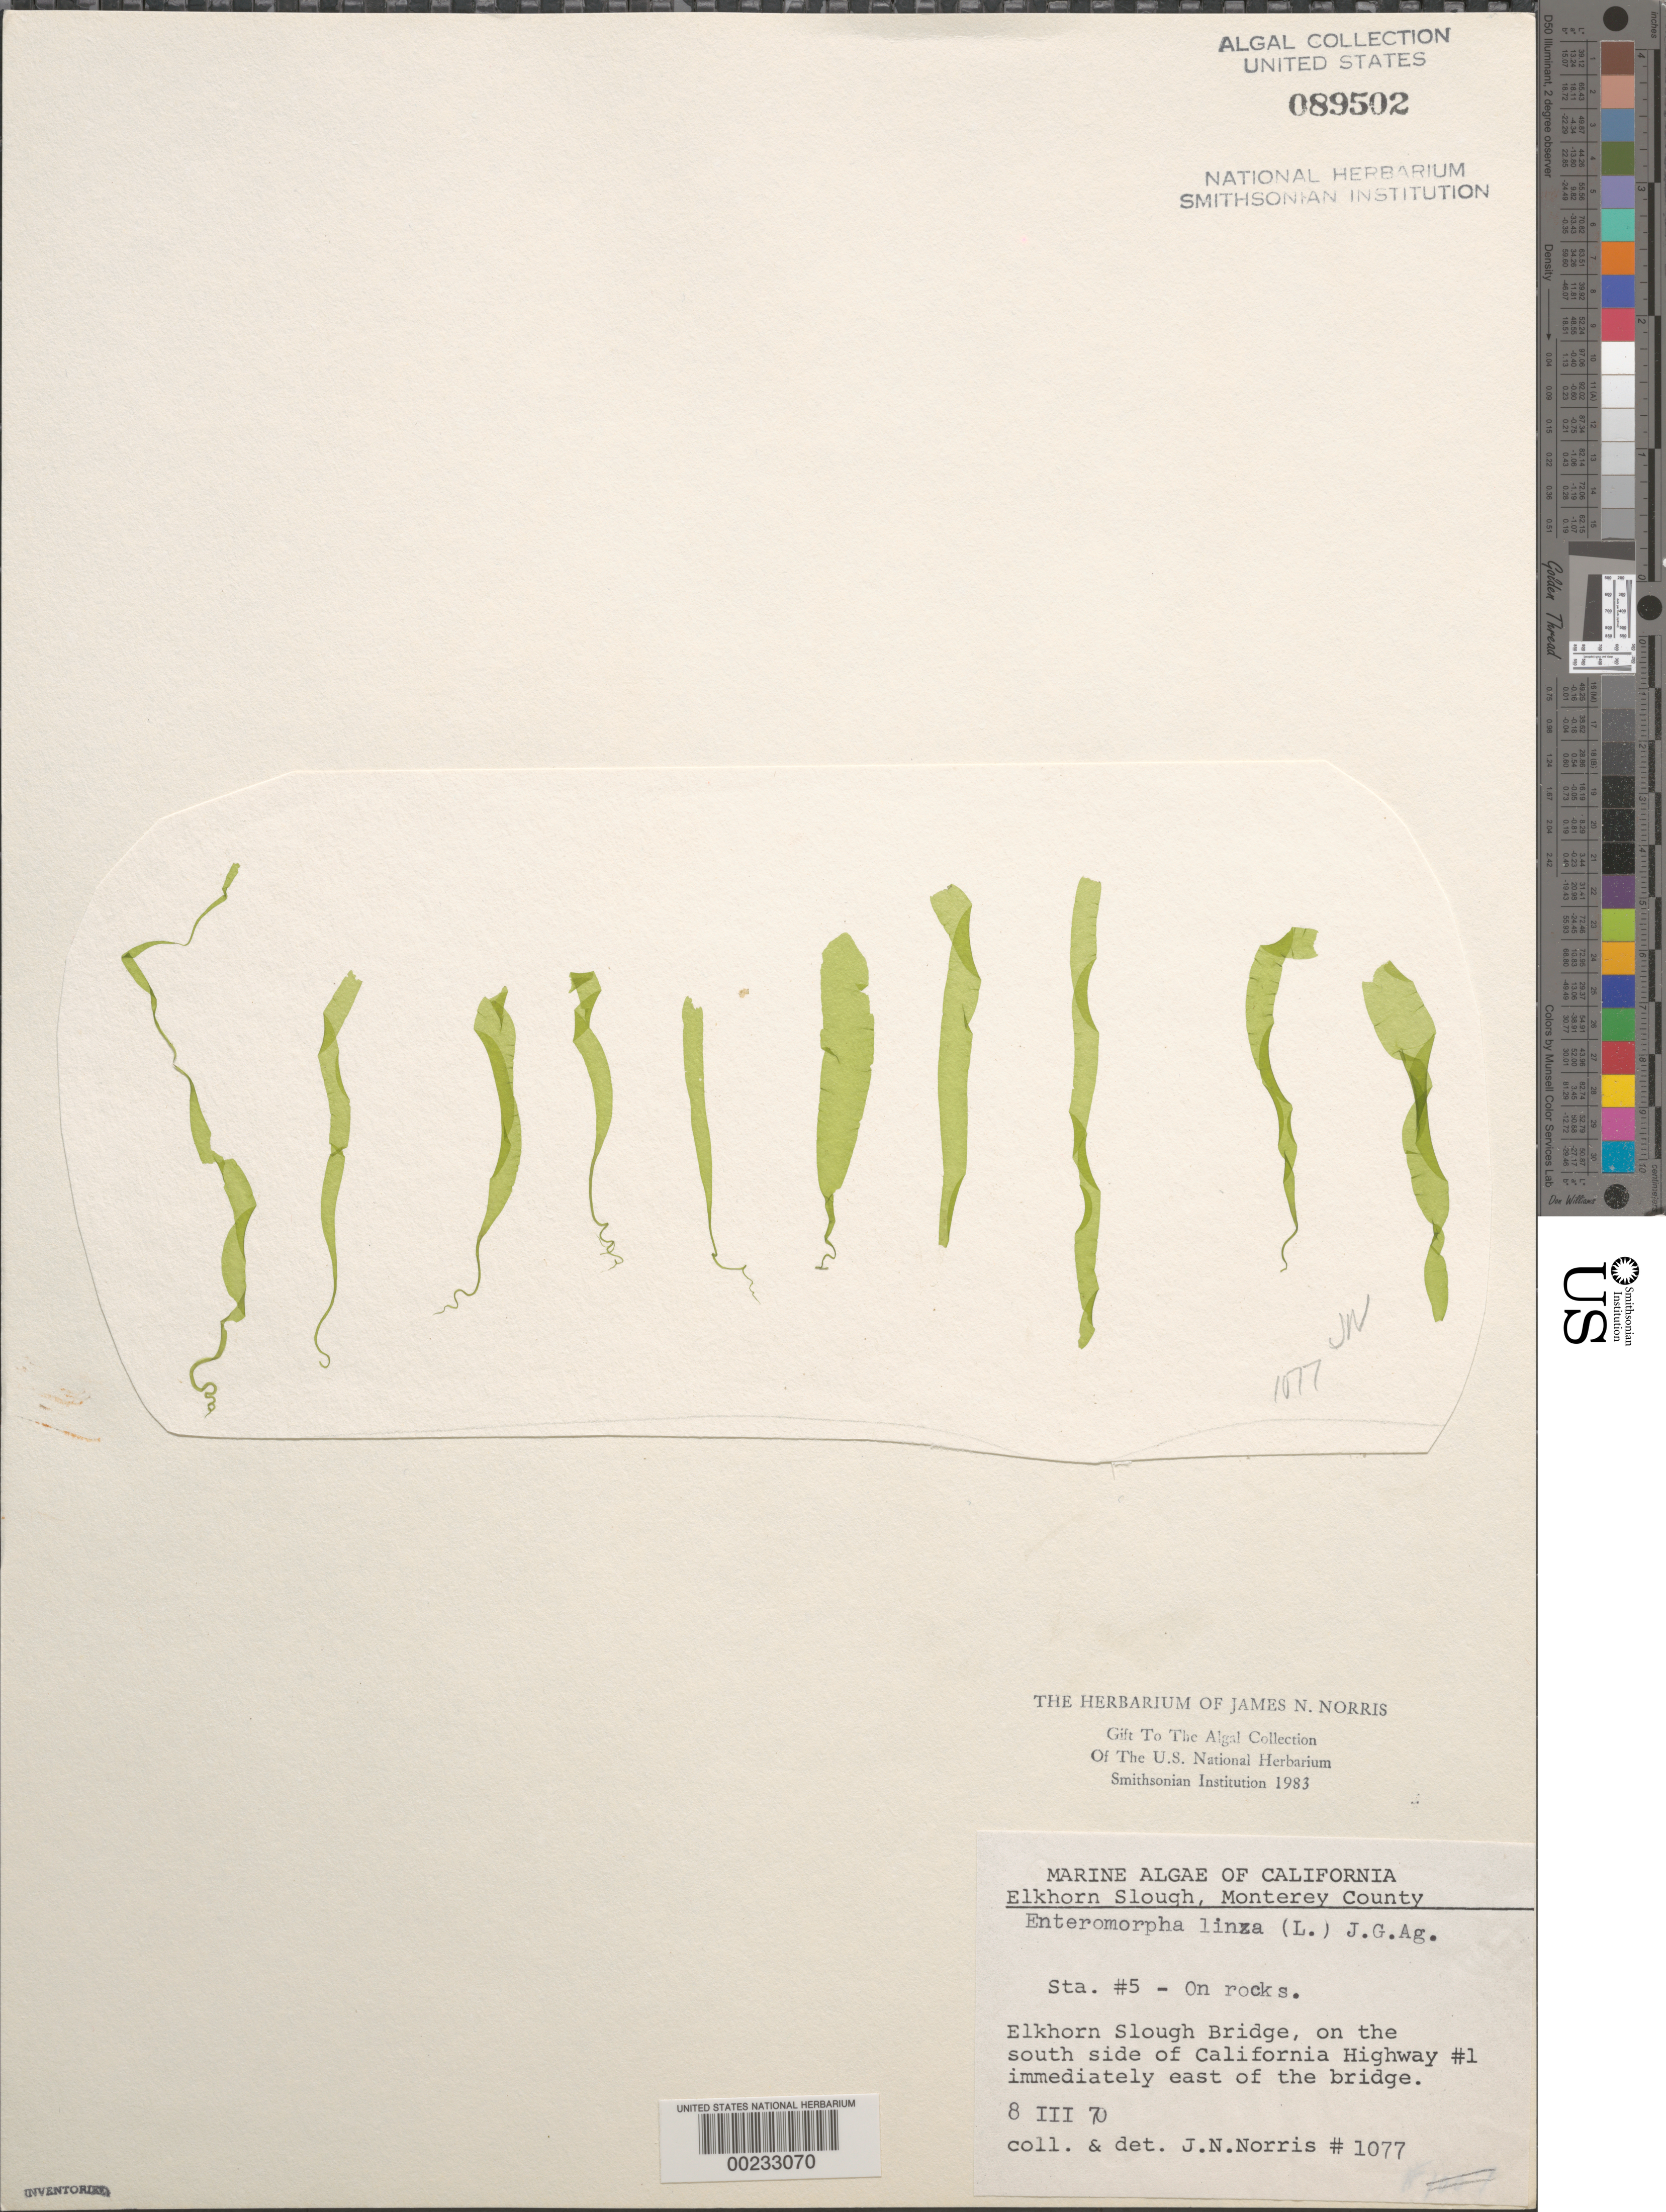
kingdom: Plantae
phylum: Chlorophyta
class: Ulvophyceae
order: Ulvales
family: Ulvaceae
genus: Ulva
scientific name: Ulva clathrata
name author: (Roth) C. Agardh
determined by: Algae name updating Project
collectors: J. N. Norris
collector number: JN-1077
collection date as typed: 08 Mar 1970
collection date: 1970-03-08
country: United States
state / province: California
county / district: Monterey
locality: Elkhorn Slough, Elkhorn Slough Bridge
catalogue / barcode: US 89502